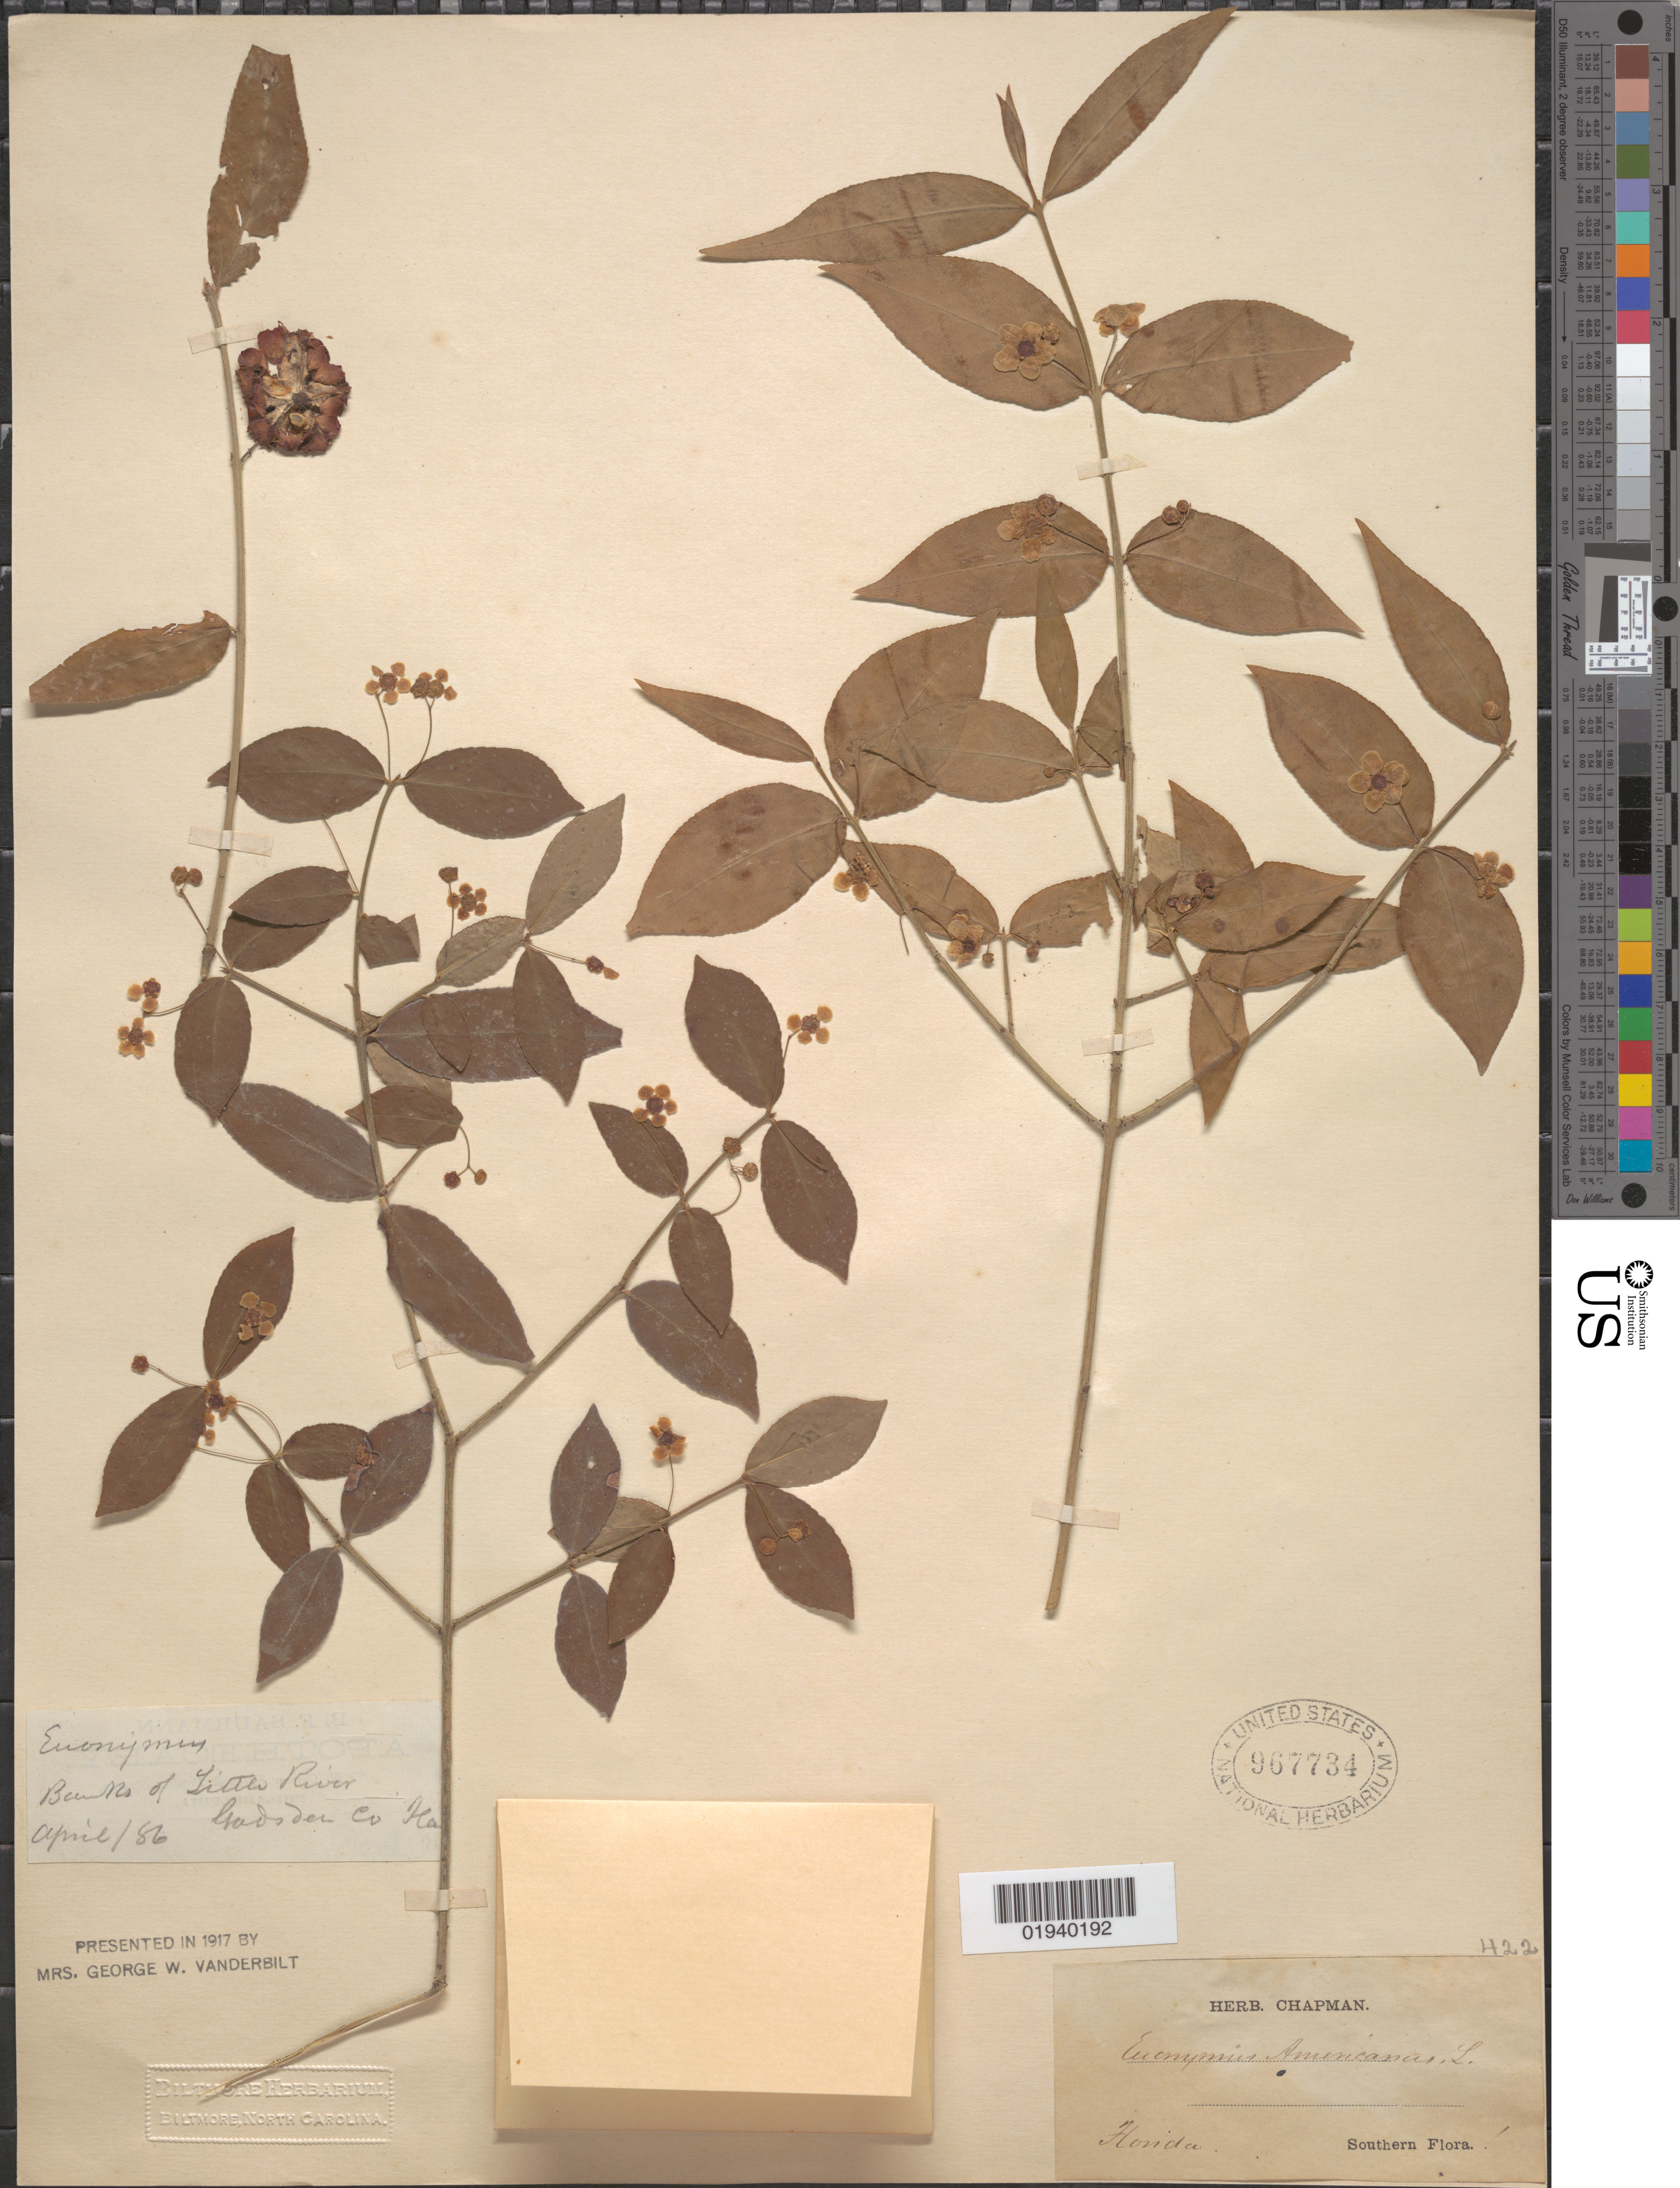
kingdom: Plantae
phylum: Tracheophyta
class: Magnoliopsida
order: Celastrales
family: Celastraceae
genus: Euonymus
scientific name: Euonymus americanus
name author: L.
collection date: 1886-04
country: United States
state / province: Florida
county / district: Gadsden County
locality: Little River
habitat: Banks of river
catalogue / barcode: US 967734